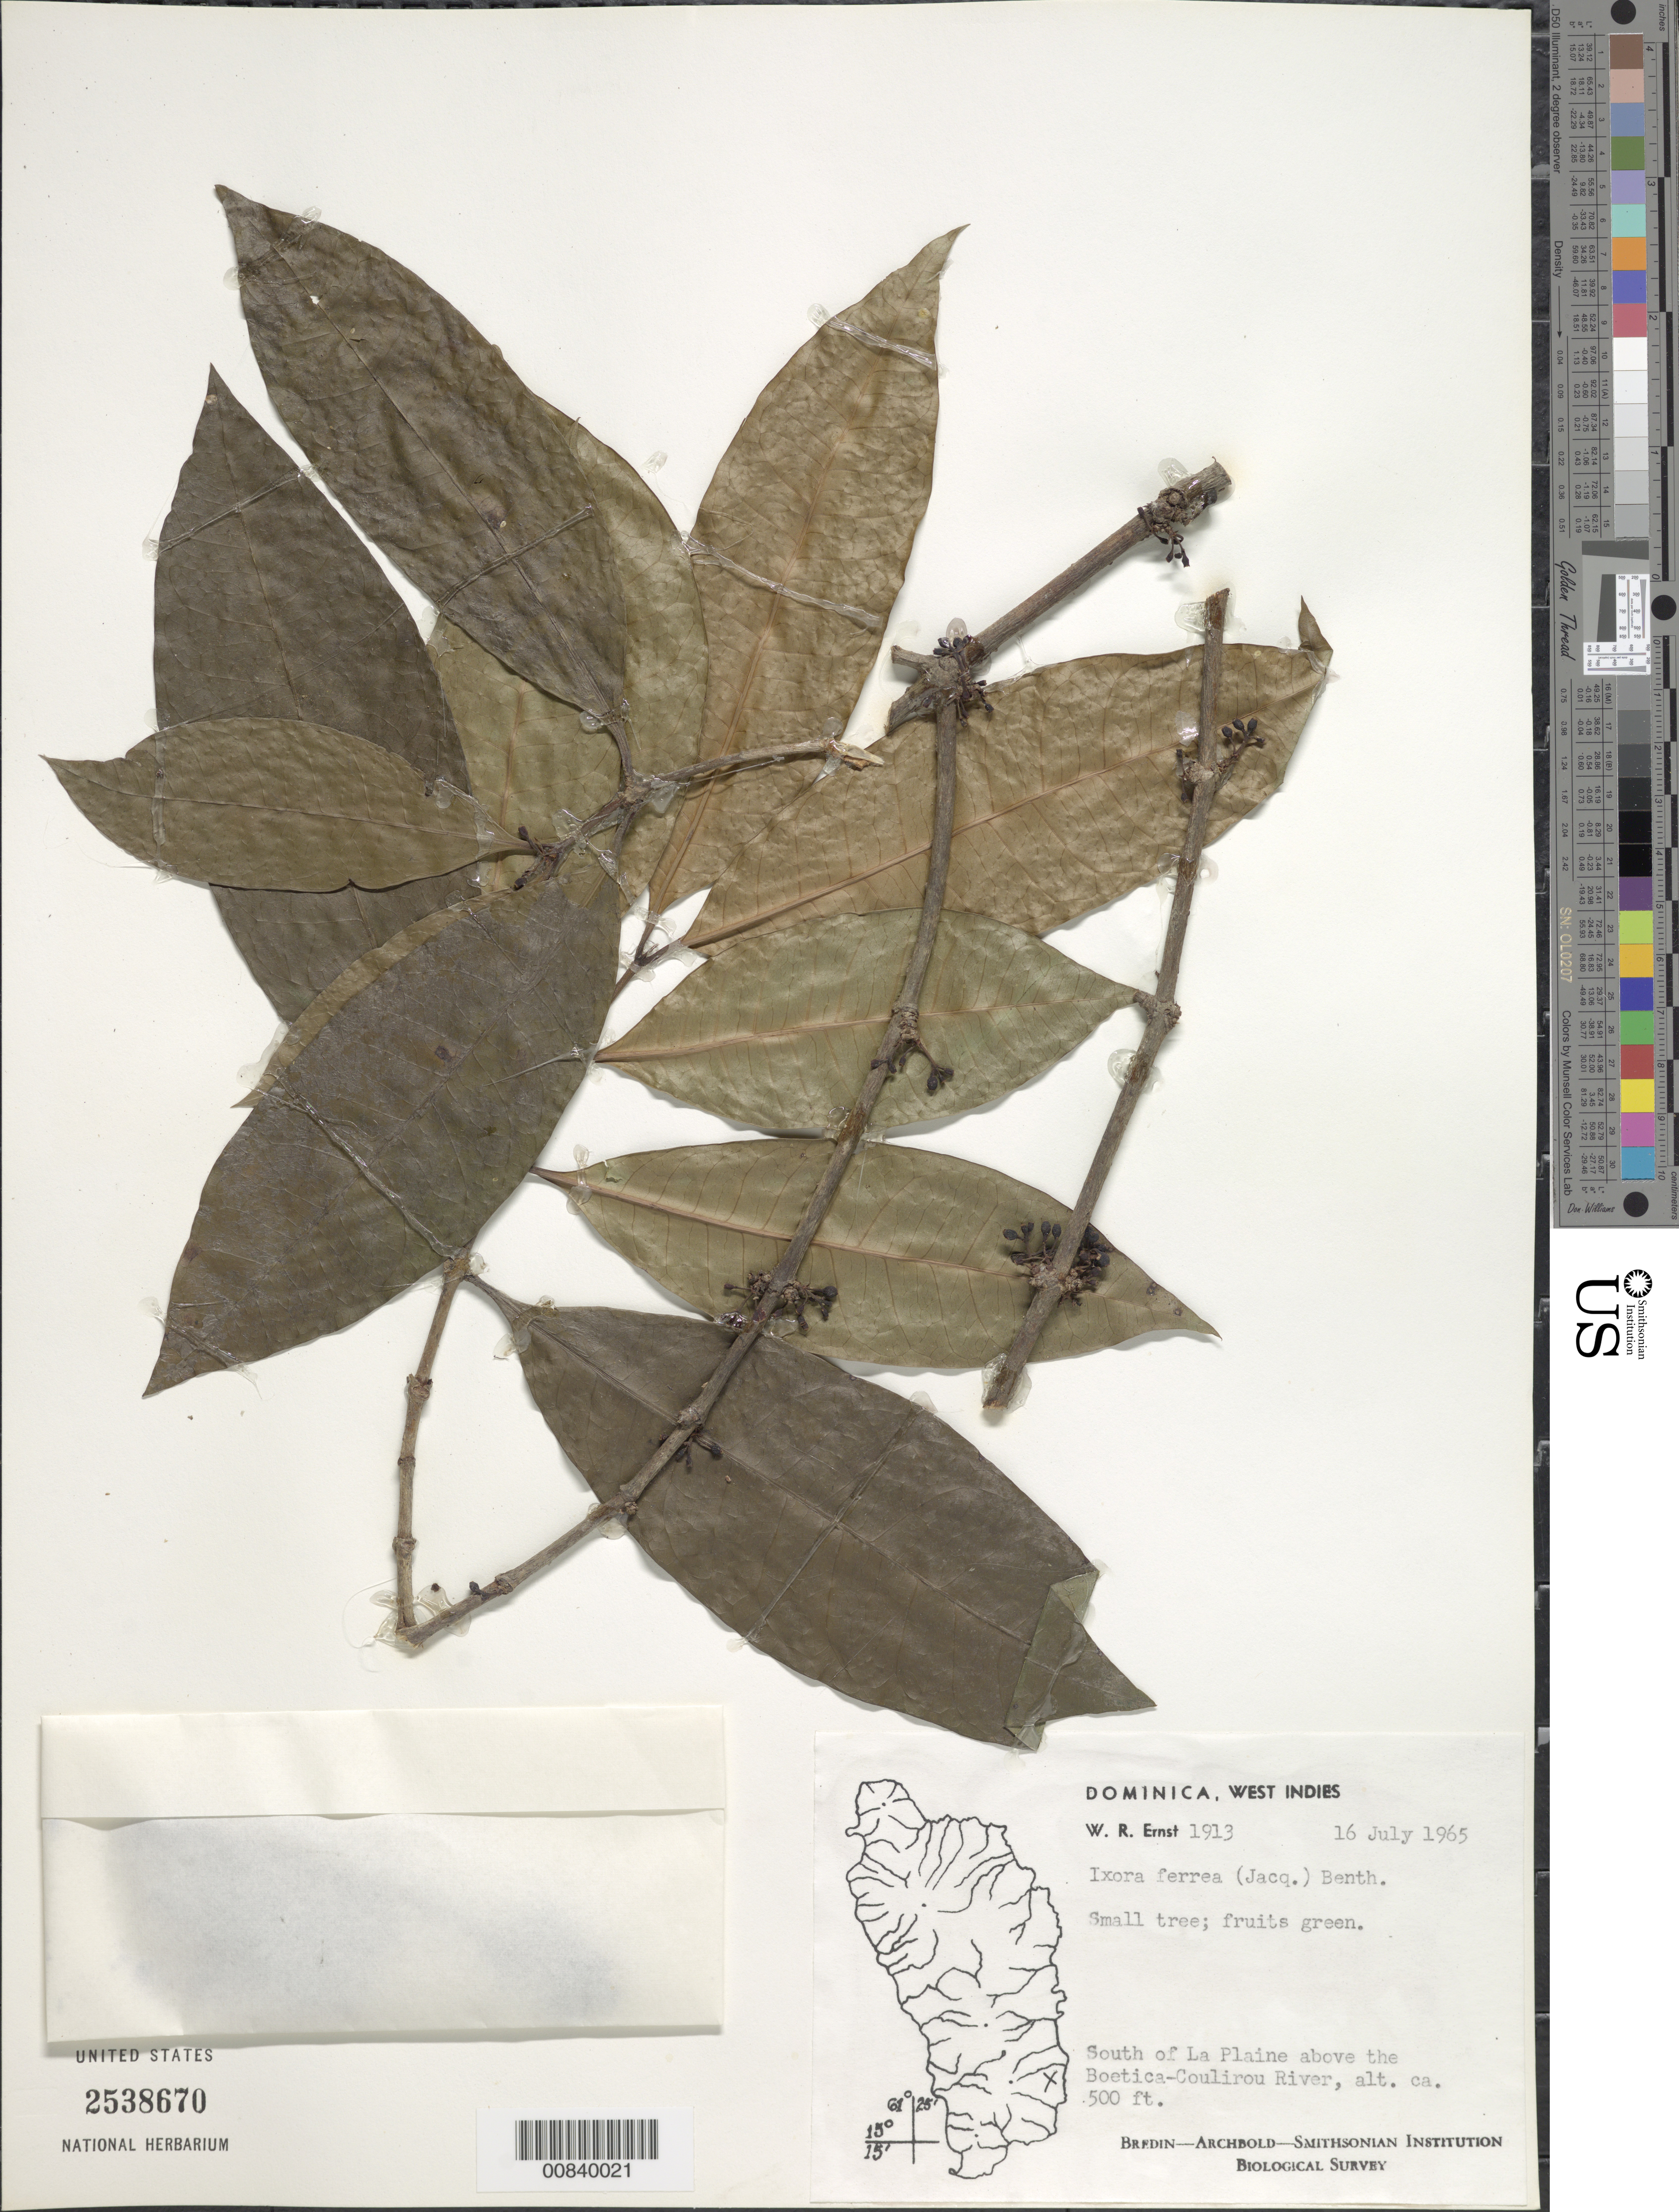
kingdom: Plantae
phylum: Tracheophyta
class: Magnoliopsida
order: Gentianales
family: Rubiaceae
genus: Ixora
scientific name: Ixora ferrea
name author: (Jacq.) Benth.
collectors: W. R. Ernst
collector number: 1913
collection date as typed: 16 Jul 1965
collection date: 1965-07-16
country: Dominica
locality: South of La Plaine, above the Boetica-Coulirou River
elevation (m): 152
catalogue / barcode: US 2538670